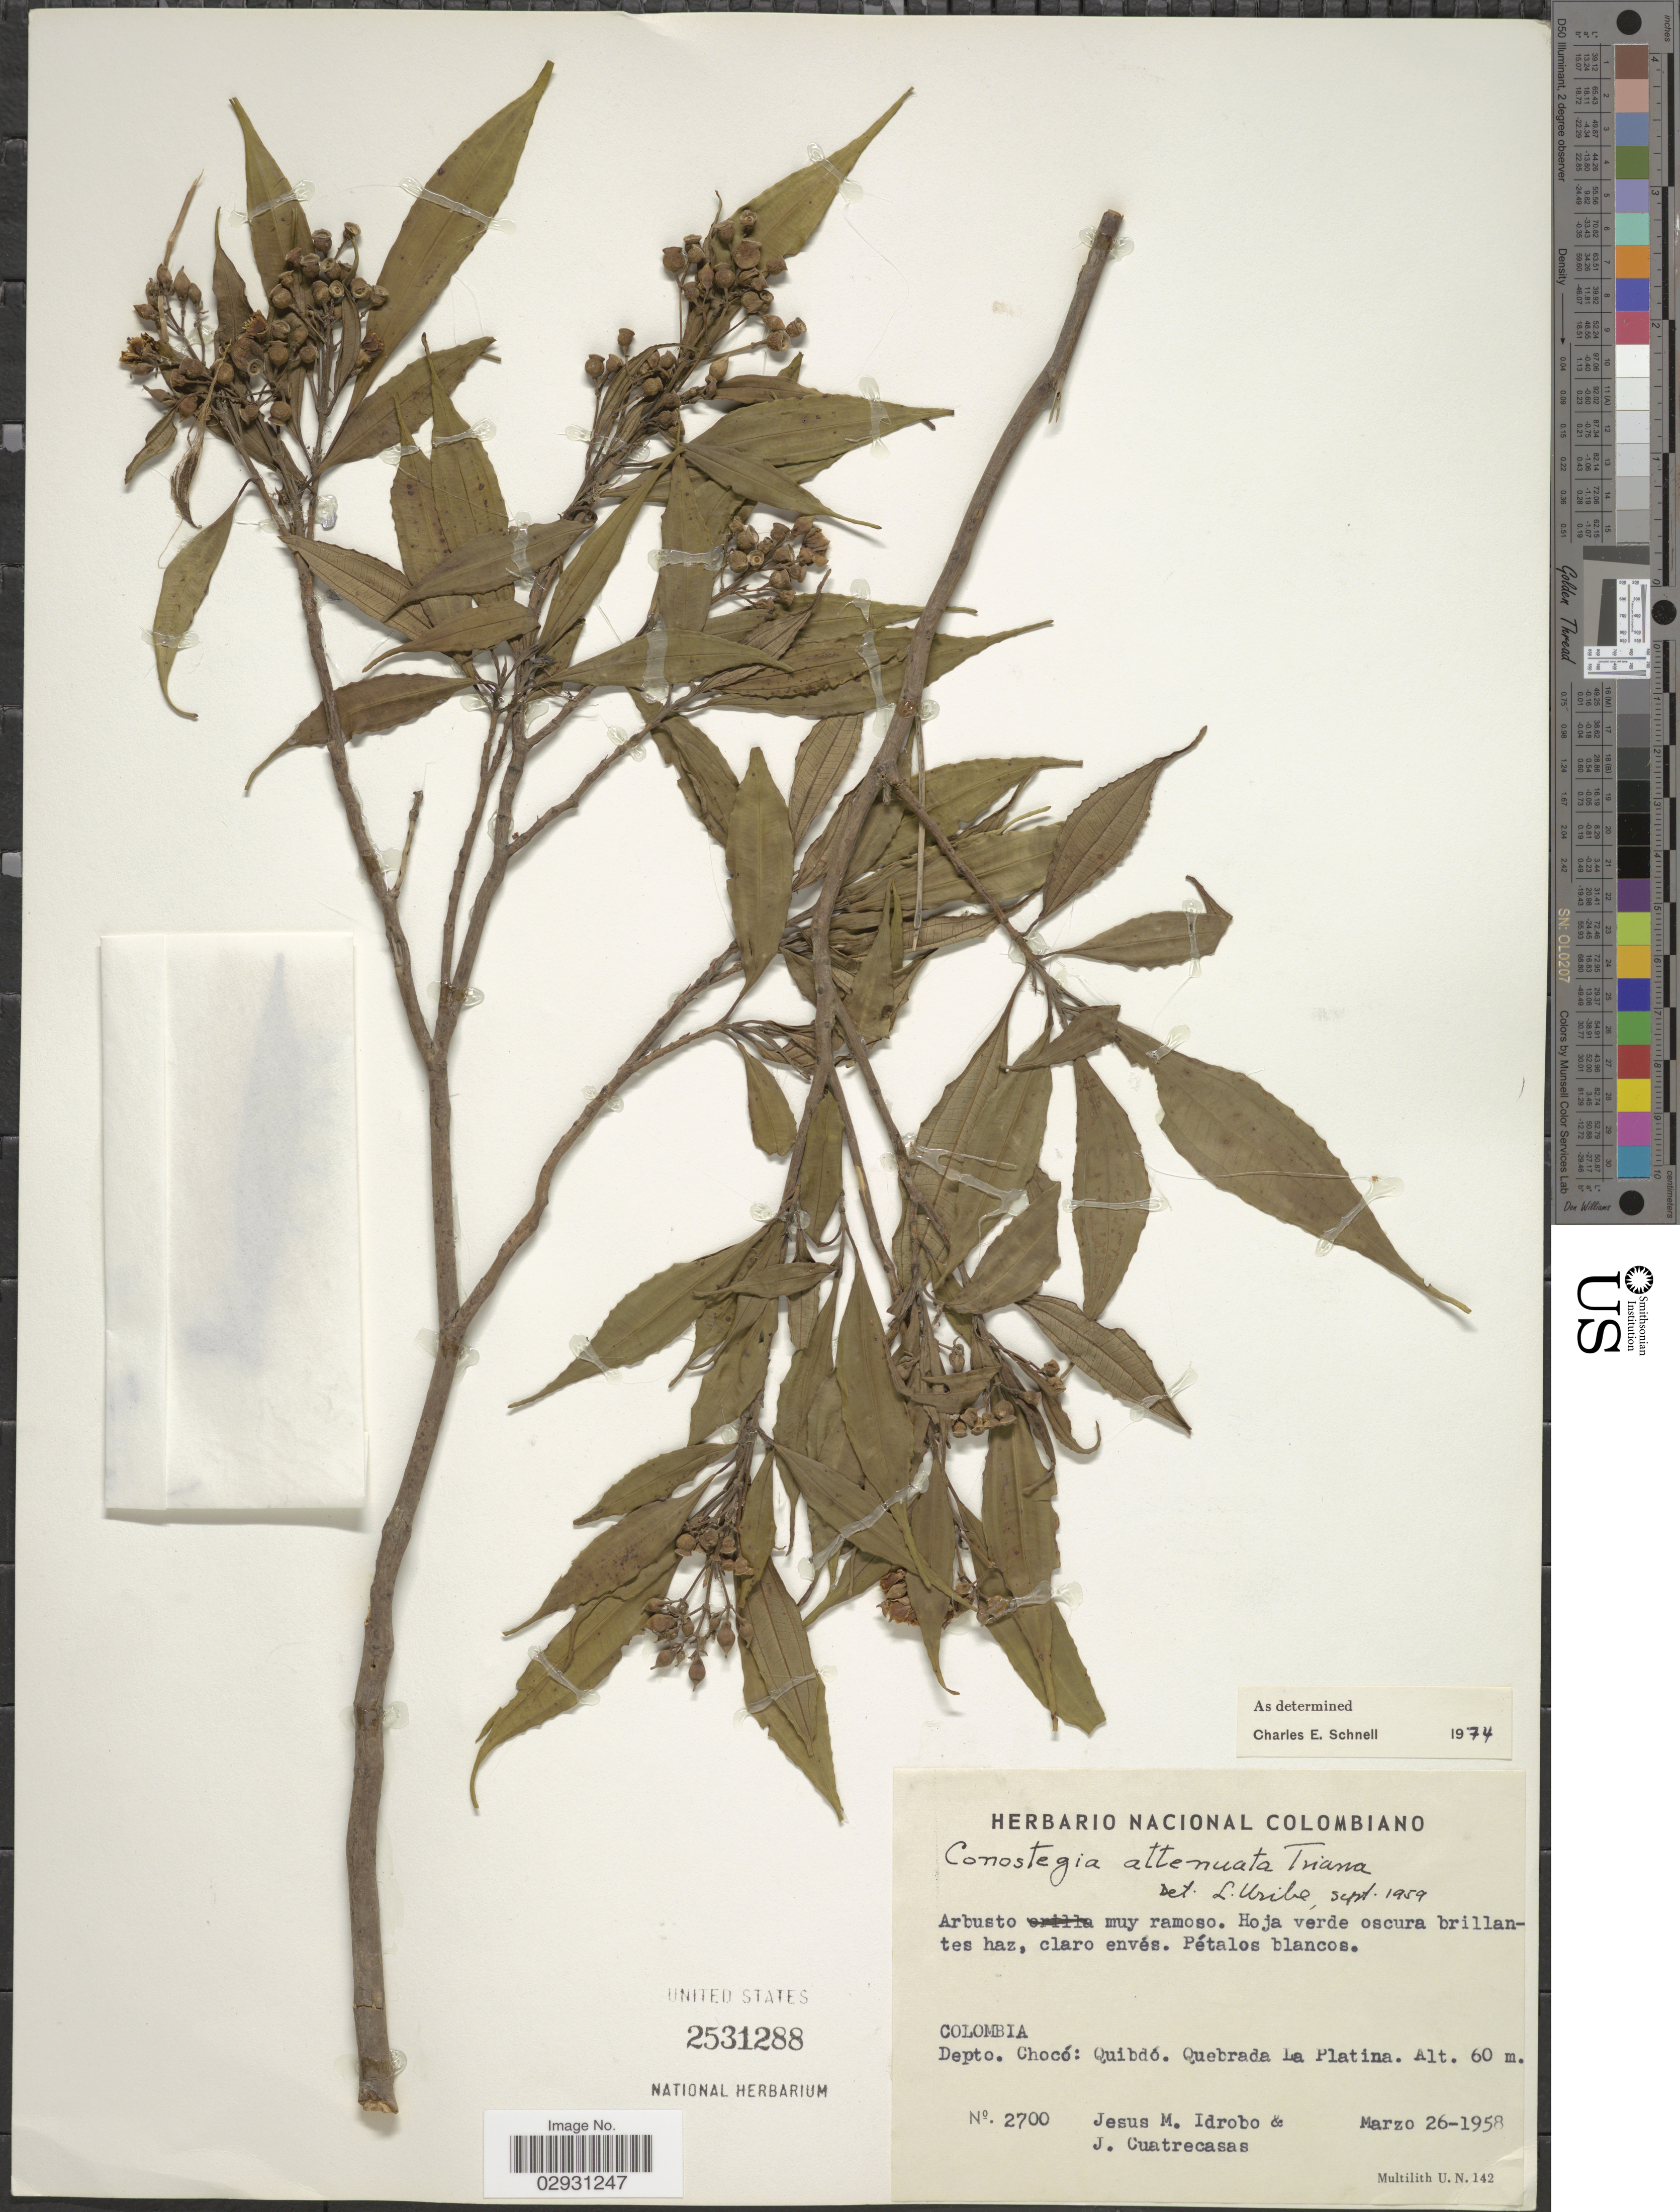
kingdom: Plantae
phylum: Tracheophyta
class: Magnoliopsida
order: Myrtales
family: Melastomataceae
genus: Conostegia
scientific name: Conostegia attenuata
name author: Triana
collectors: J. M. Idrobo & J. Cuatrecasas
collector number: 2700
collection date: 1958-03-26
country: Colombia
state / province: Chocó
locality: Depto. Chocó: Quibdó. Quebrada La Platina.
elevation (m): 60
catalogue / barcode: US 2531288